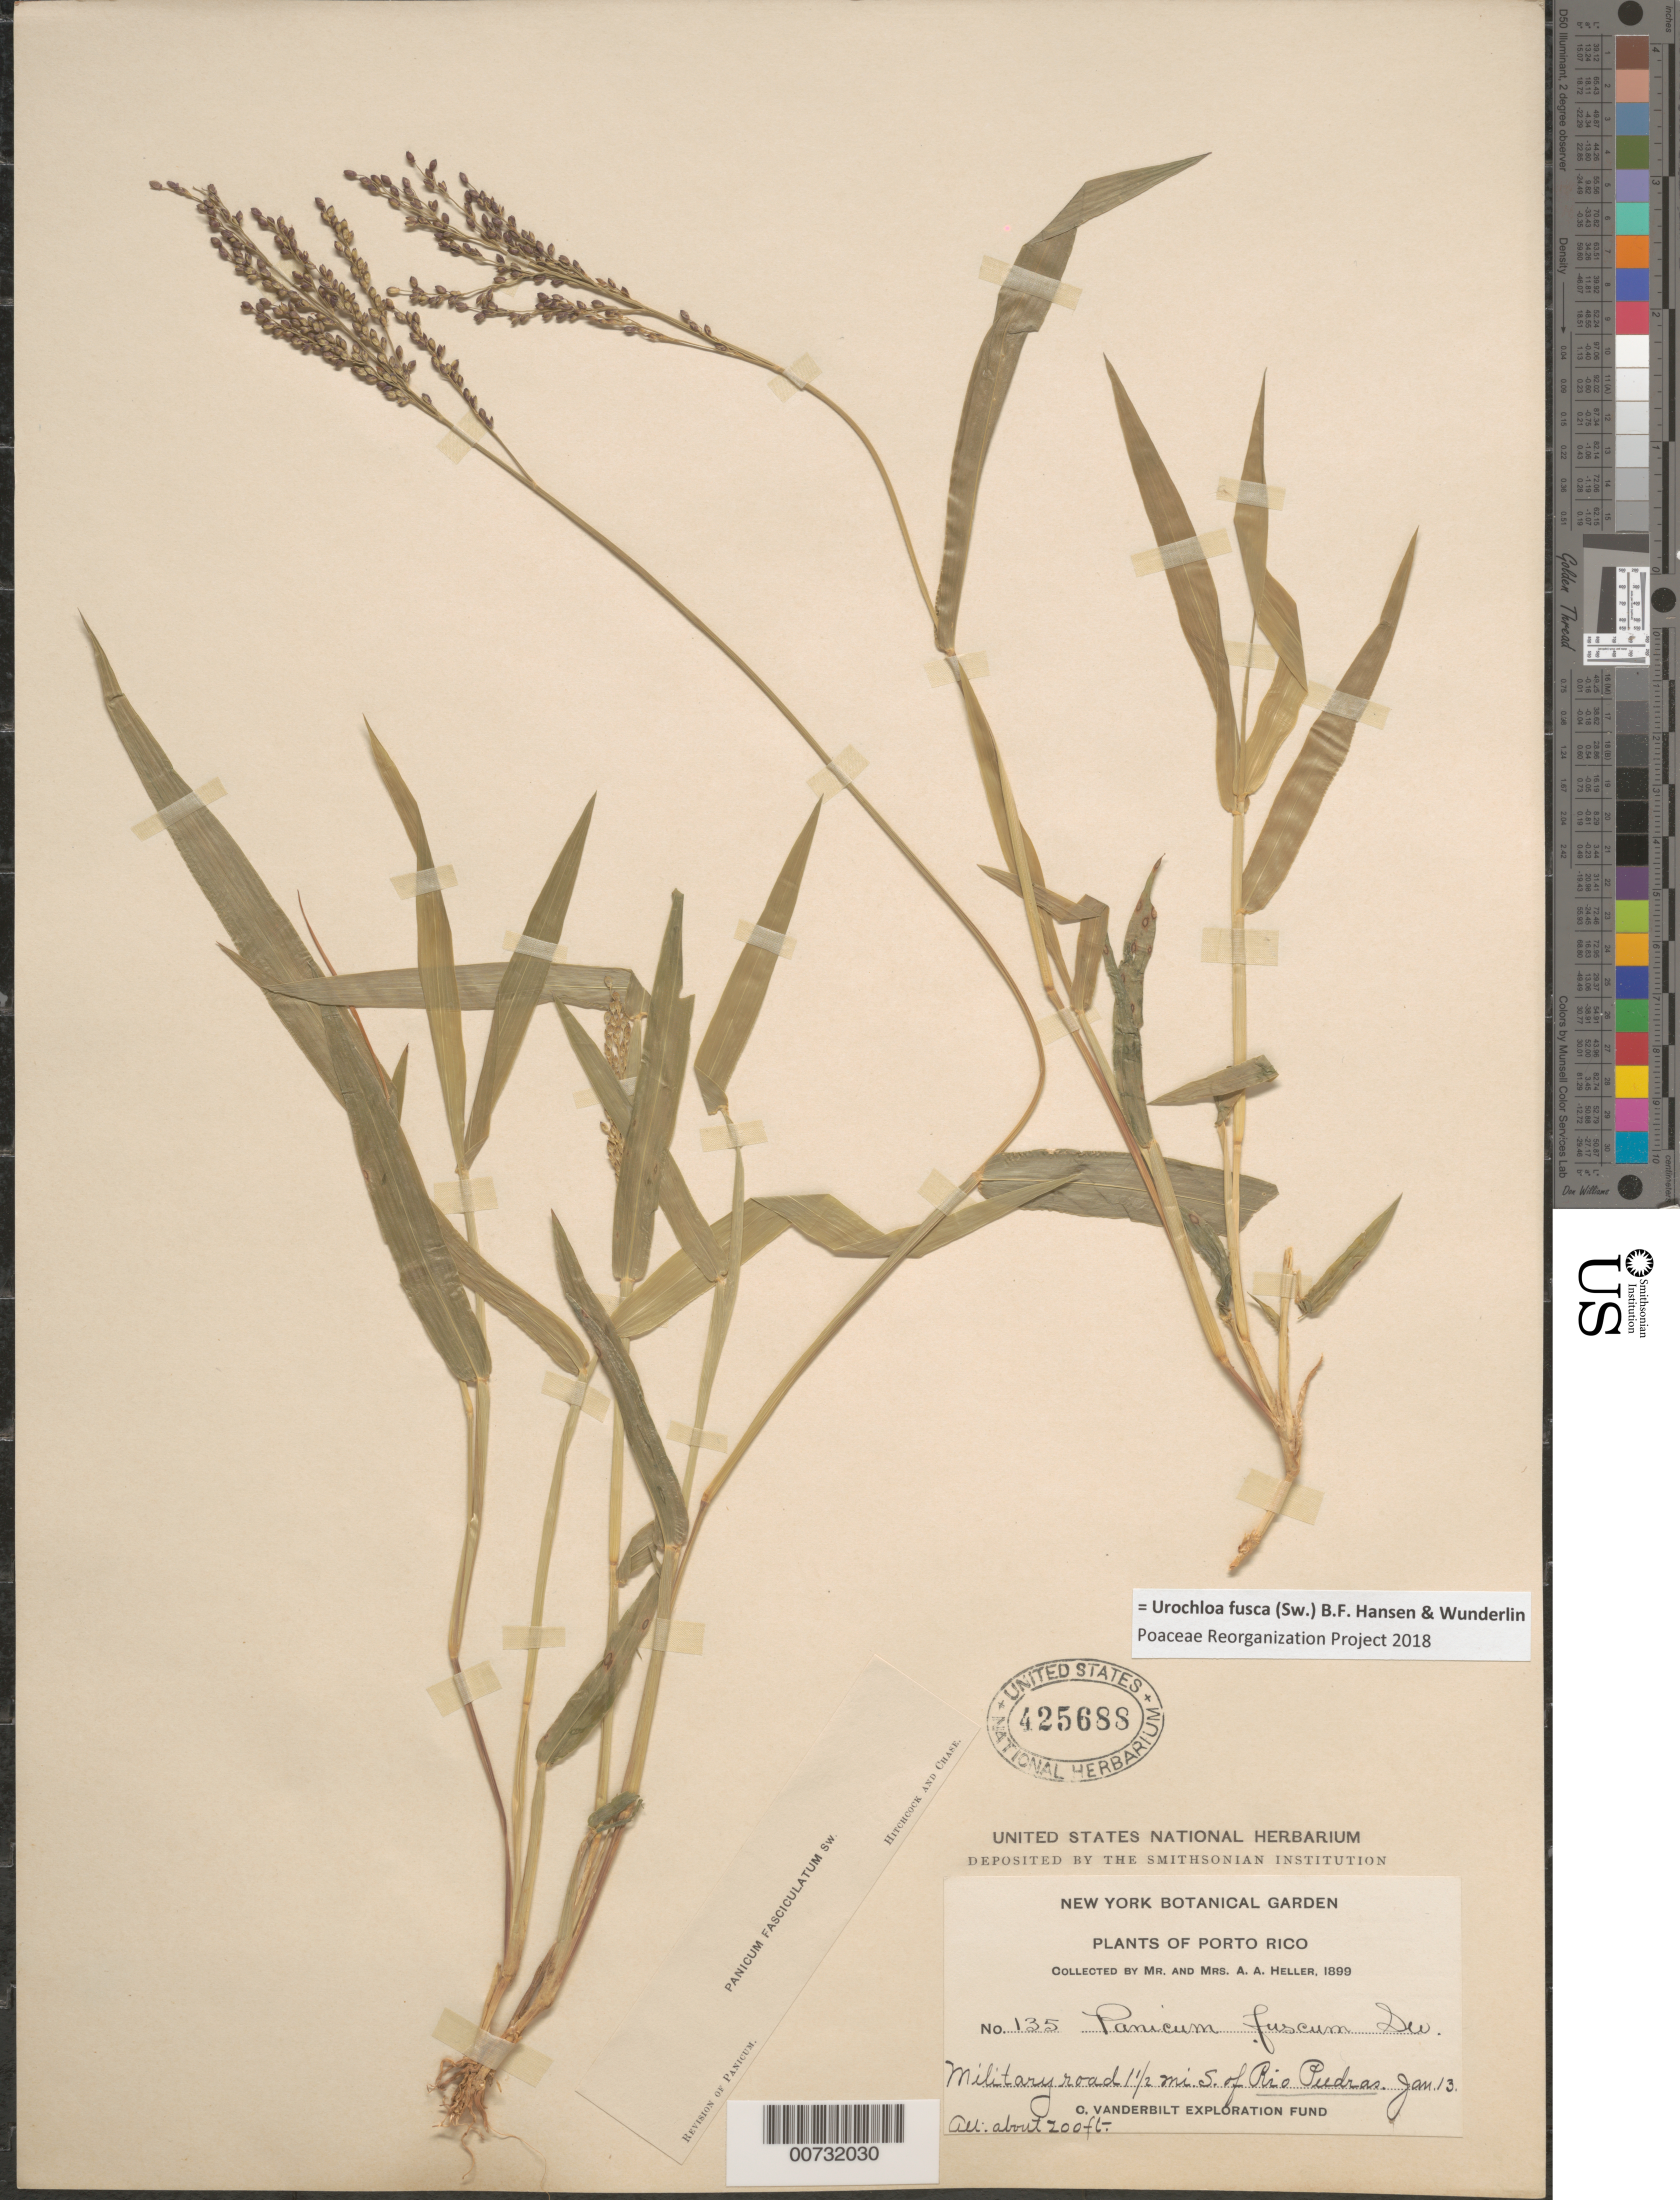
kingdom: Plantae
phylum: Tracheophyta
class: Liliopsida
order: Poales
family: Poaceae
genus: Urochloa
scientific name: Urochloa fusca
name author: (Sw.) B.F. Hansen & Wunderlin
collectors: A. A. Heller & E. G. Heller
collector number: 135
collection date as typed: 13 Jan 1899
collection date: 1899-01-13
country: Puerto Rico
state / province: San Juan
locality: Military Road 1 1/2 mi S of Río Piedras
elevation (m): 61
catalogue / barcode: US 425688